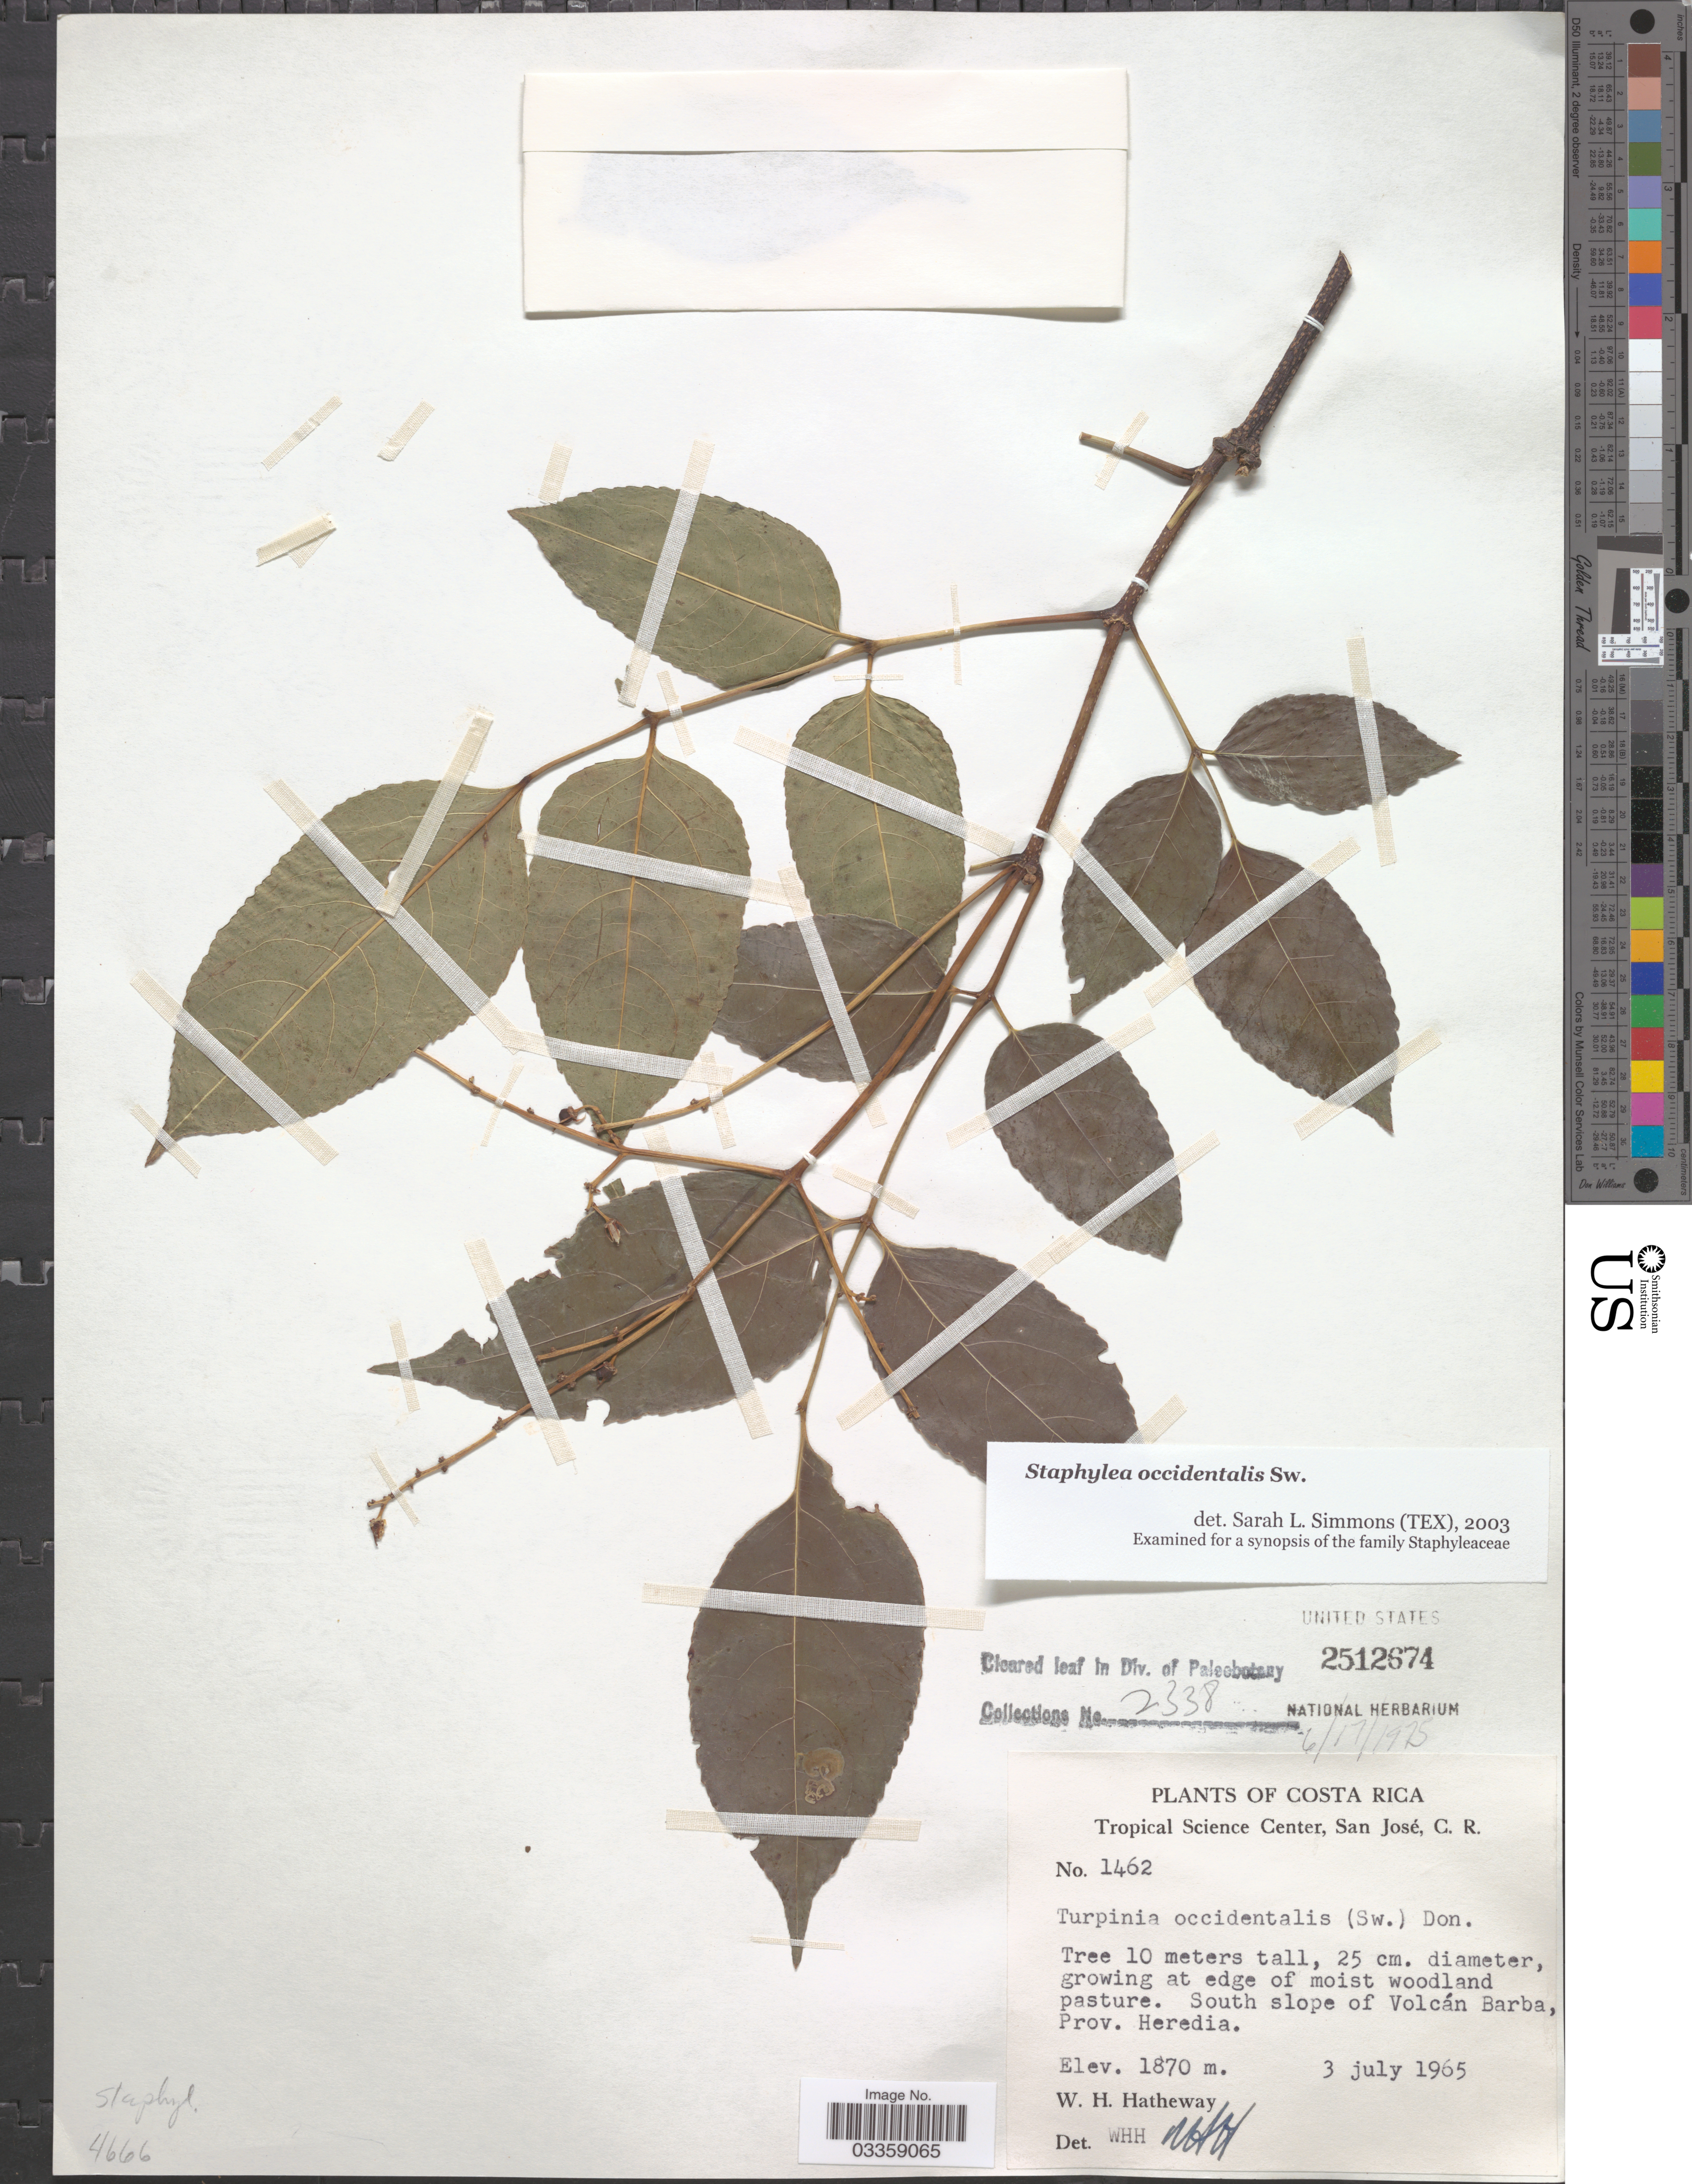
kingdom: Plantae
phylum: Tracheophyta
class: Magnoliopsida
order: Crossosomatales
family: Staphyleaceae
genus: Turpinia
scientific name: Turpinia occidentalis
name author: (Sw.) G. Don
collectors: W. H. Hatheway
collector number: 1462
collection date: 1965-07-03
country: Costa Rica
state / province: Heredia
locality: South slope of Volcán Barba.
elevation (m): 1870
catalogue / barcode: US 2512674